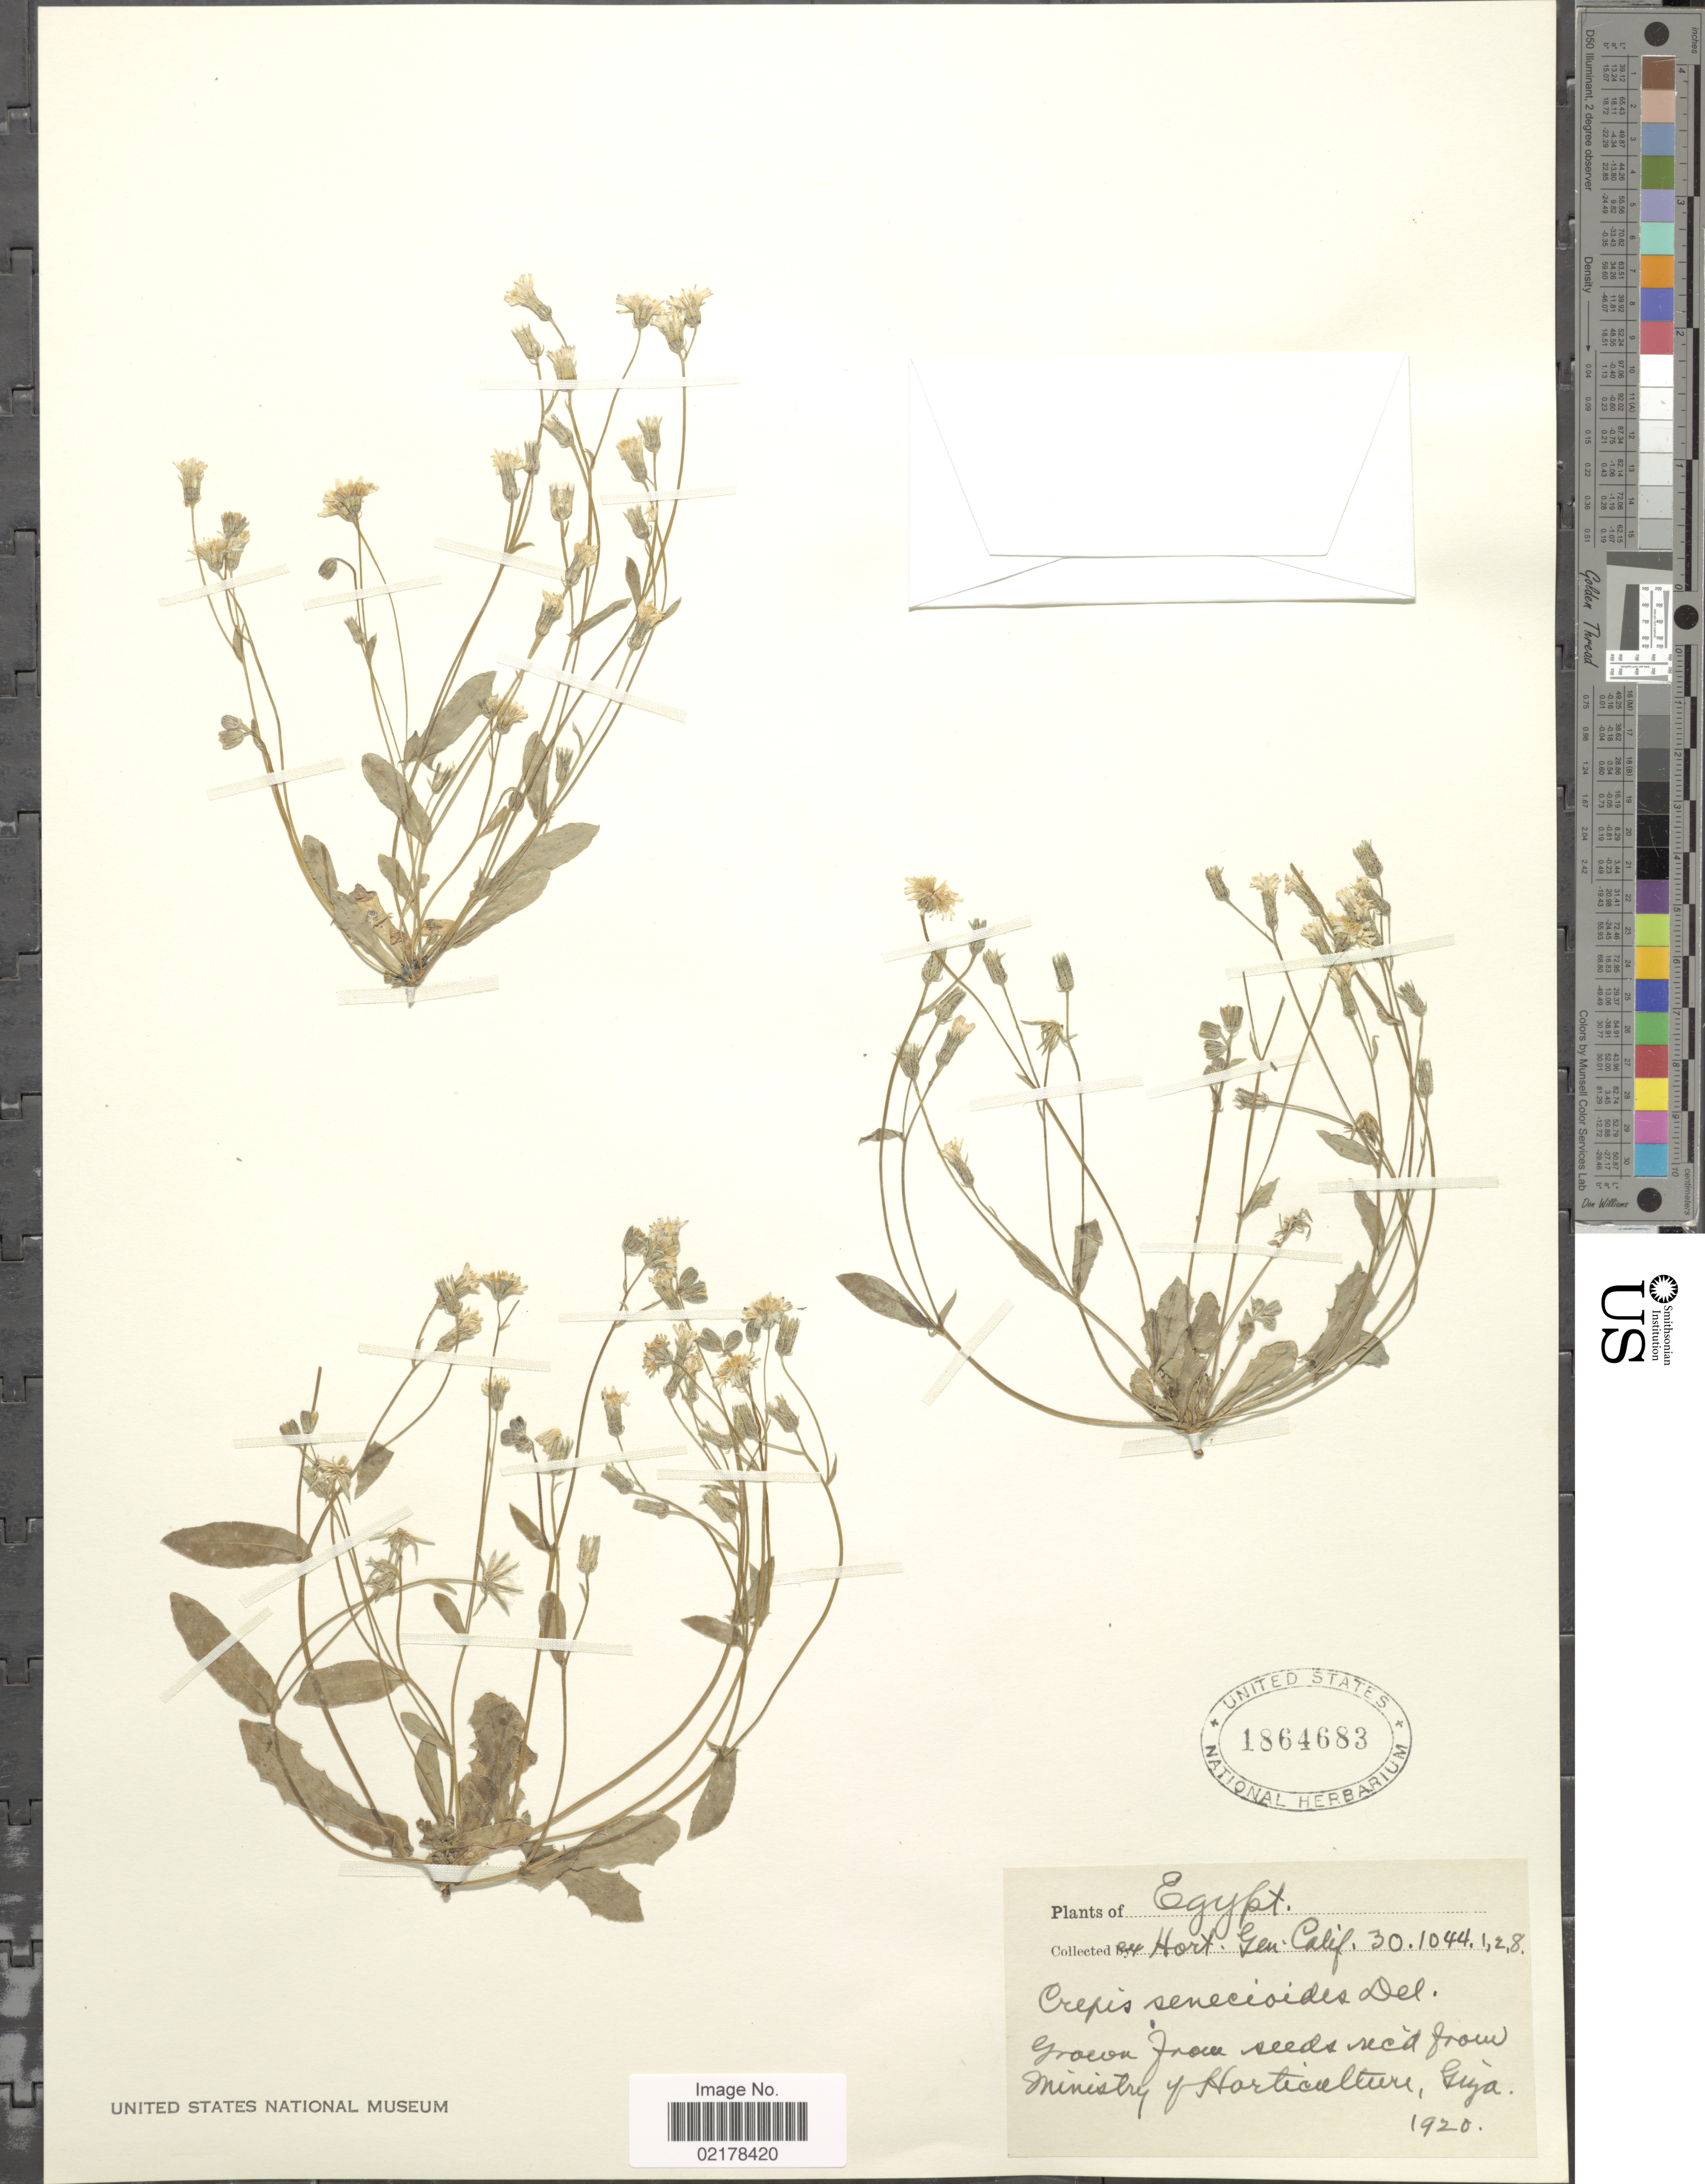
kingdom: Plantae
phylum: Tracheophyta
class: Magnoliopsida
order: Asterales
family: Asteraceae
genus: Crepis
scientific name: Crepis senecioides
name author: Delile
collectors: Ex Hort. Gen. Calif.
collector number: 30.1044.1,2,8?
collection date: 1920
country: Egypt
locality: Egypt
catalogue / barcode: US 1864683